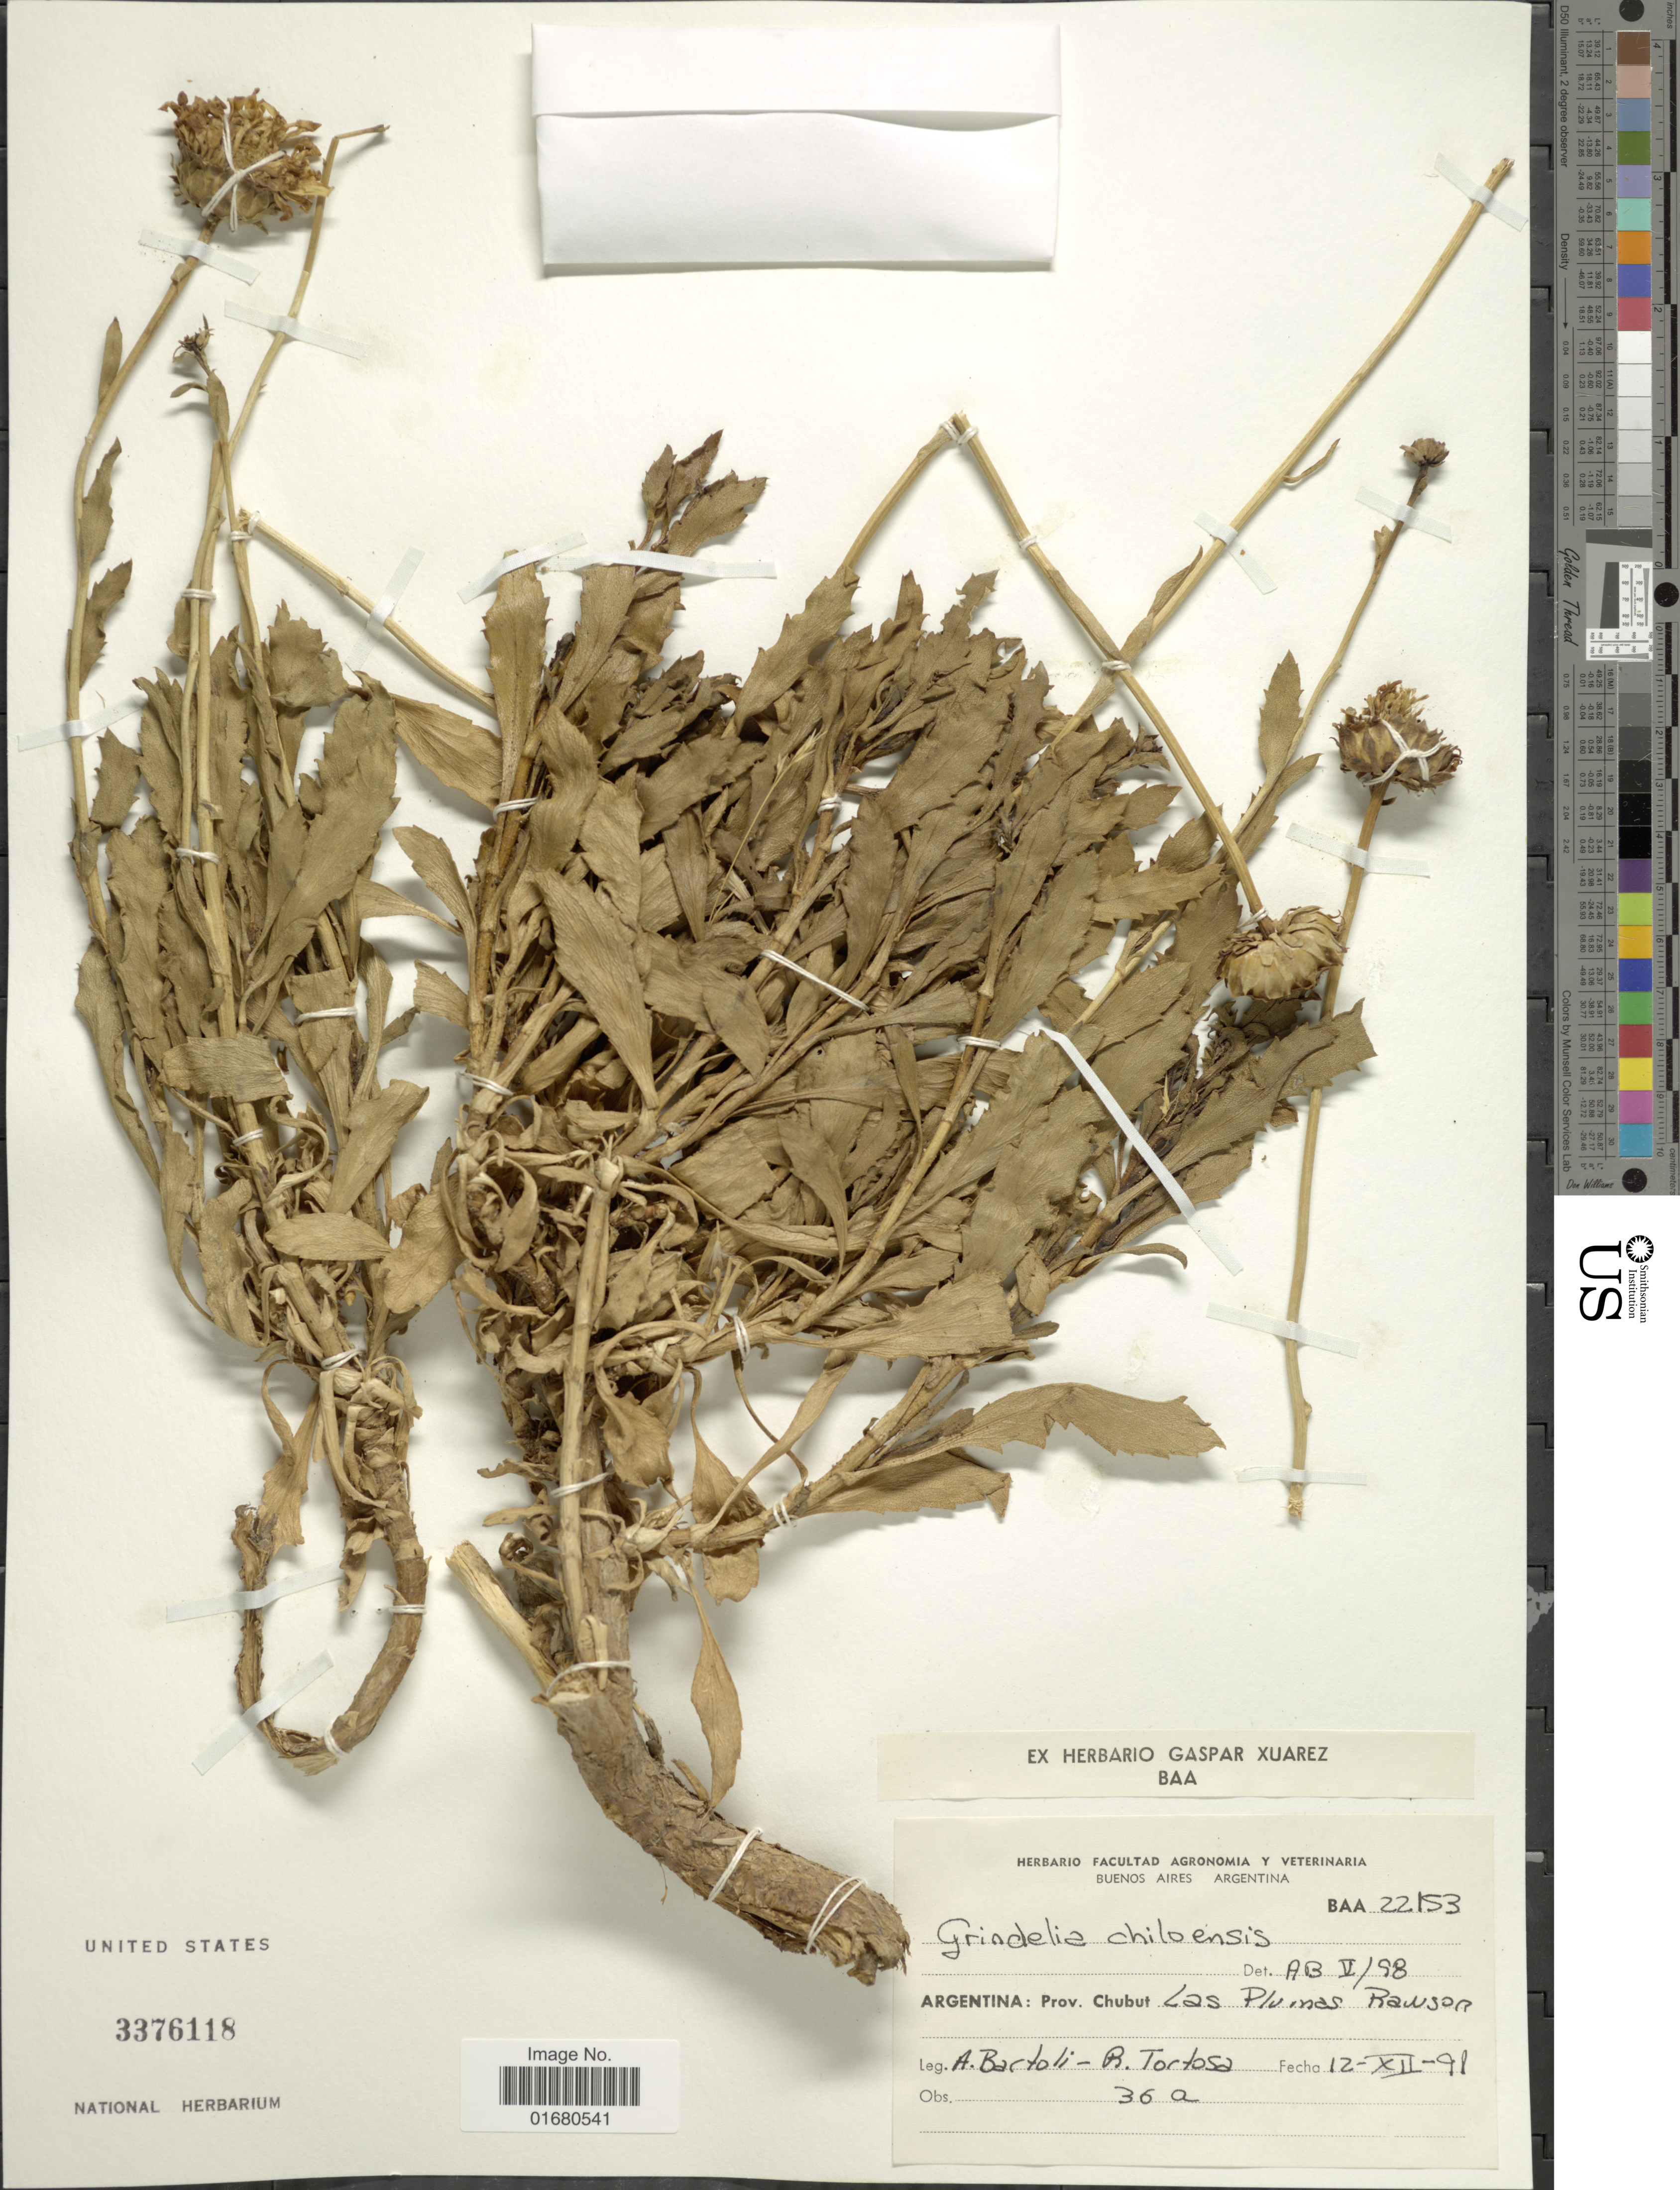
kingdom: Plantae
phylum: Tracheophyta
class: Magnoliopsida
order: Asterales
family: Asteraceae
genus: Grindelia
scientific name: Grindelia chiloensis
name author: (Cornel.) Cabrera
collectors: A. Bartoli & R. D. Tortosa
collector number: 36a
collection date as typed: Transcribed d/m/y: 12/12/98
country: Argentina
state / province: Chubut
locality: Las Pluinas Rawson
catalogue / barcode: US 3376118